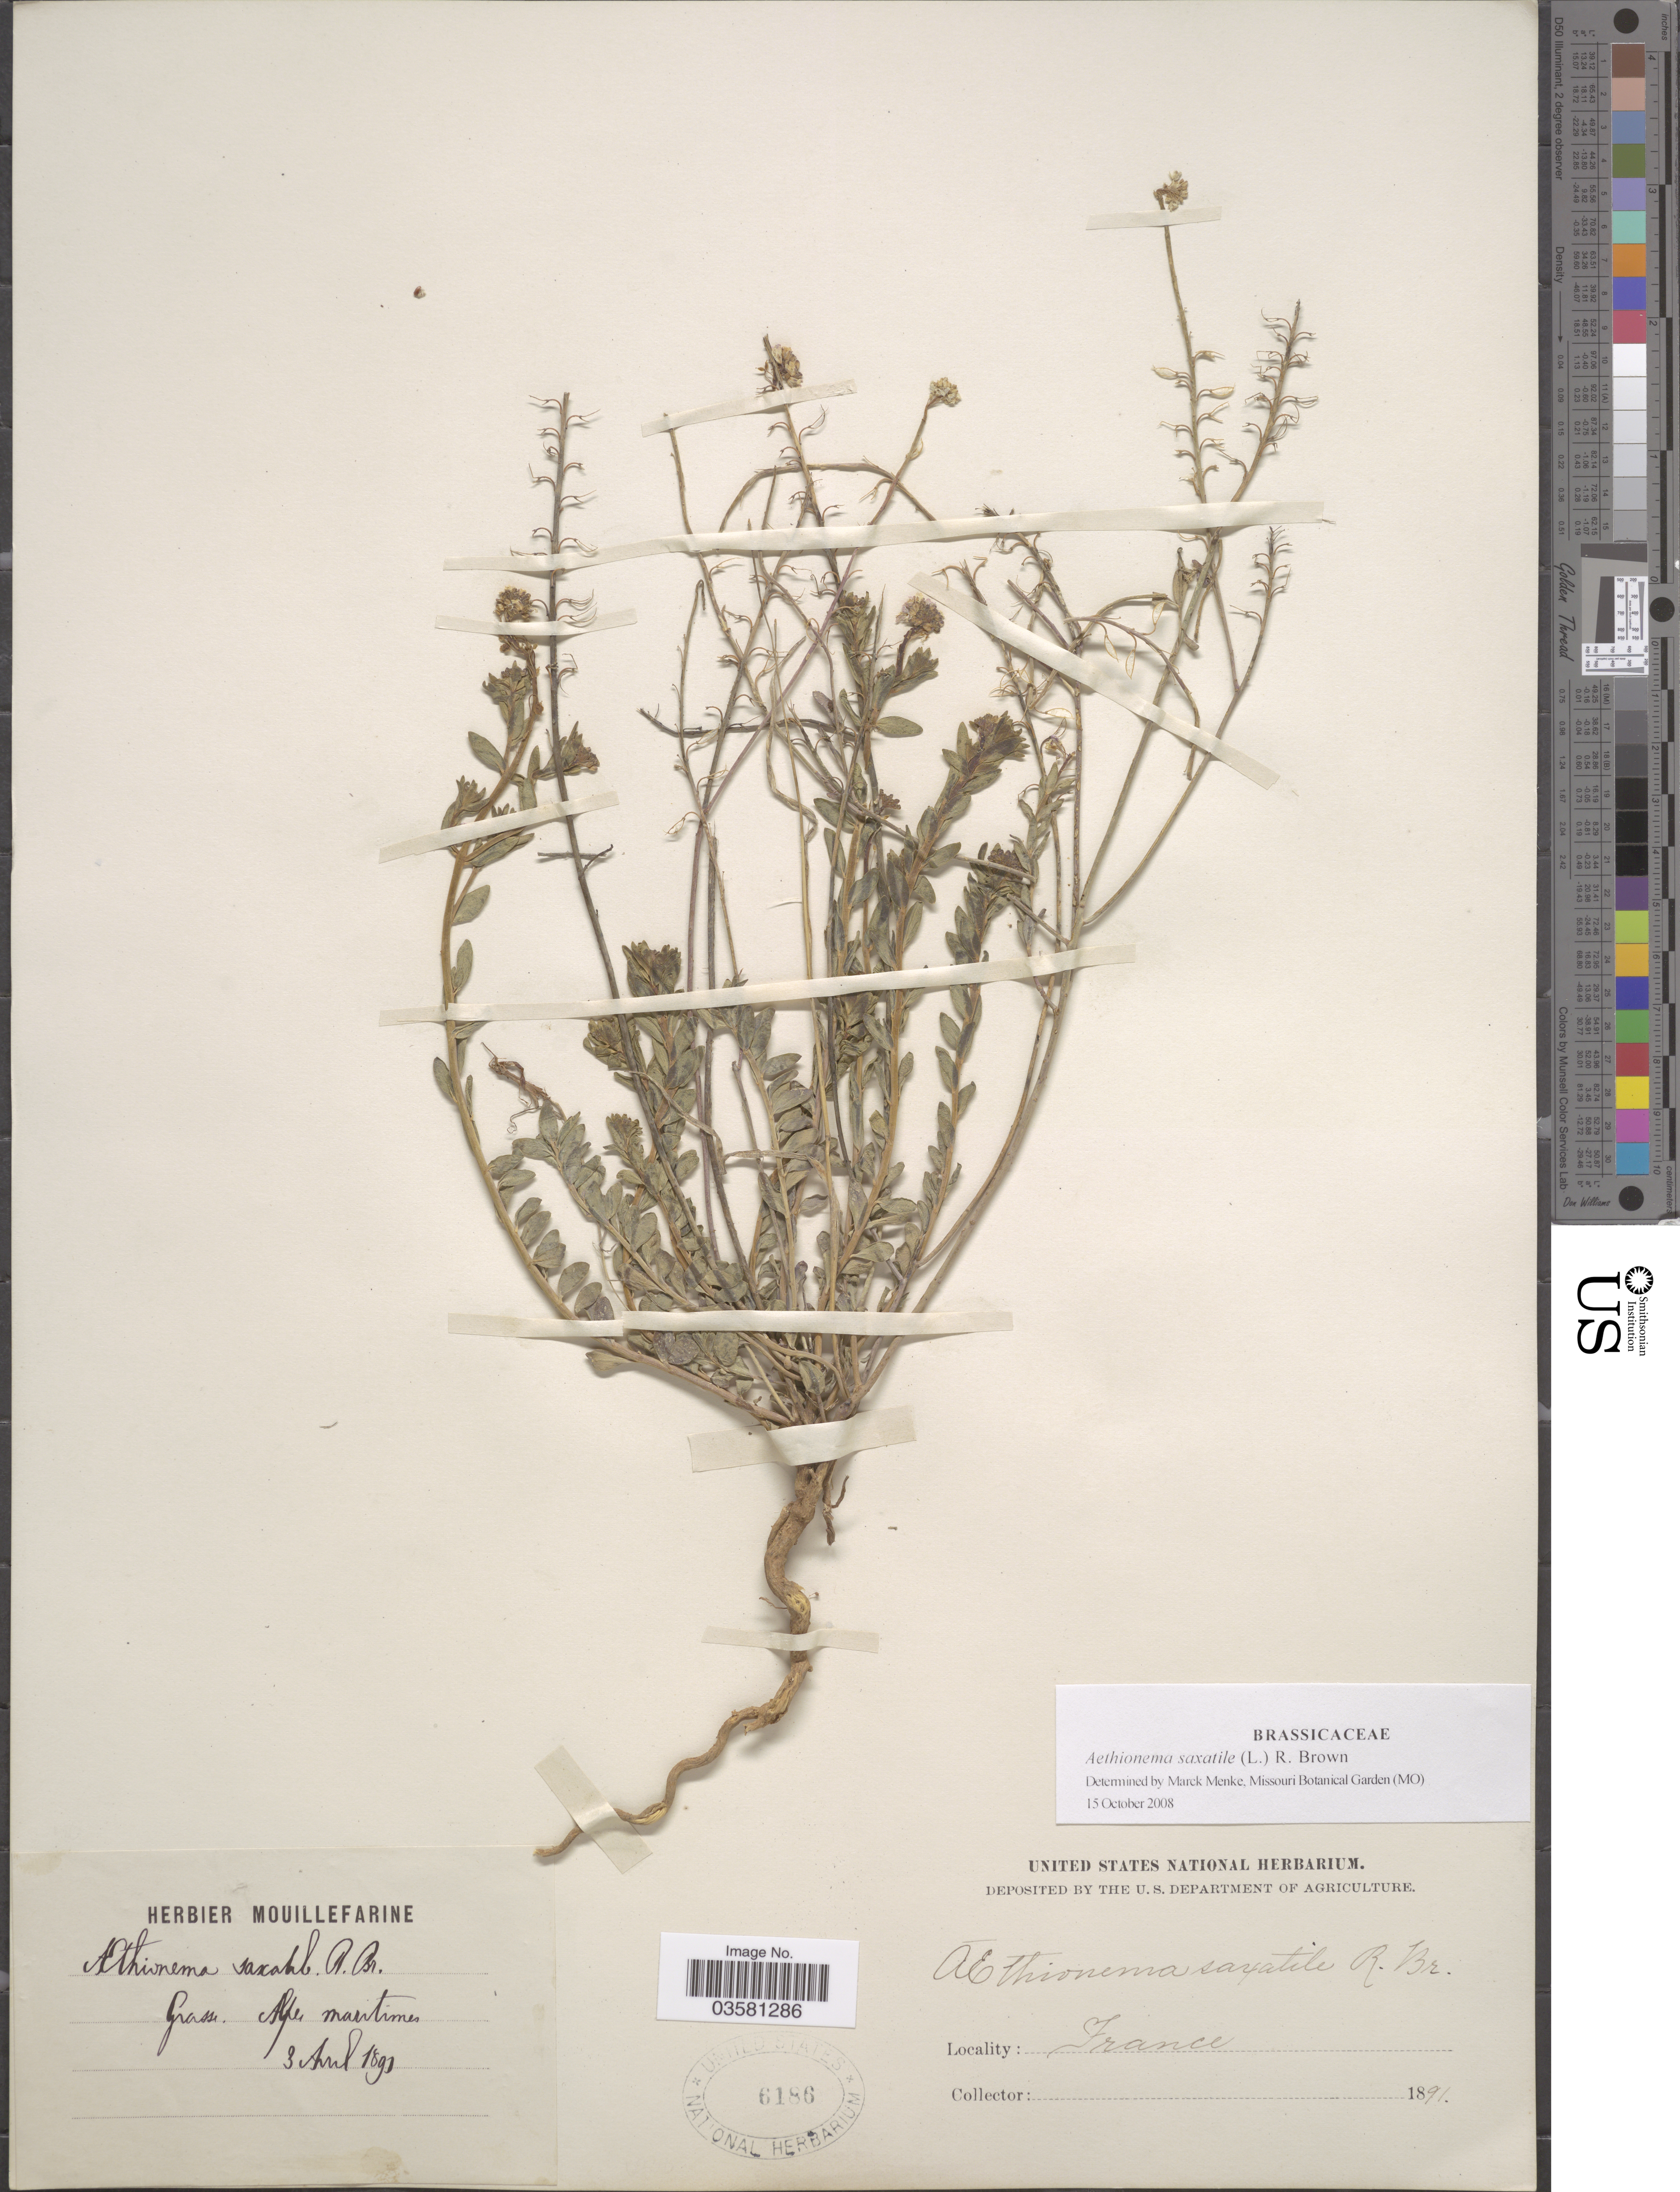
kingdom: Plantae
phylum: Tracheophyta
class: Magnoliopsida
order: Brassicales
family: Brassicaceae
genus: Aethionema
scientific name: Aethionema saxatile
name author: (L.) W.T. Aiton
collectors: ex herb. Mouillefarine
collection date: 1891-07-03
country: France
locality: Grasse. Alpes maritimes.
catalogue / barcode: US 6186